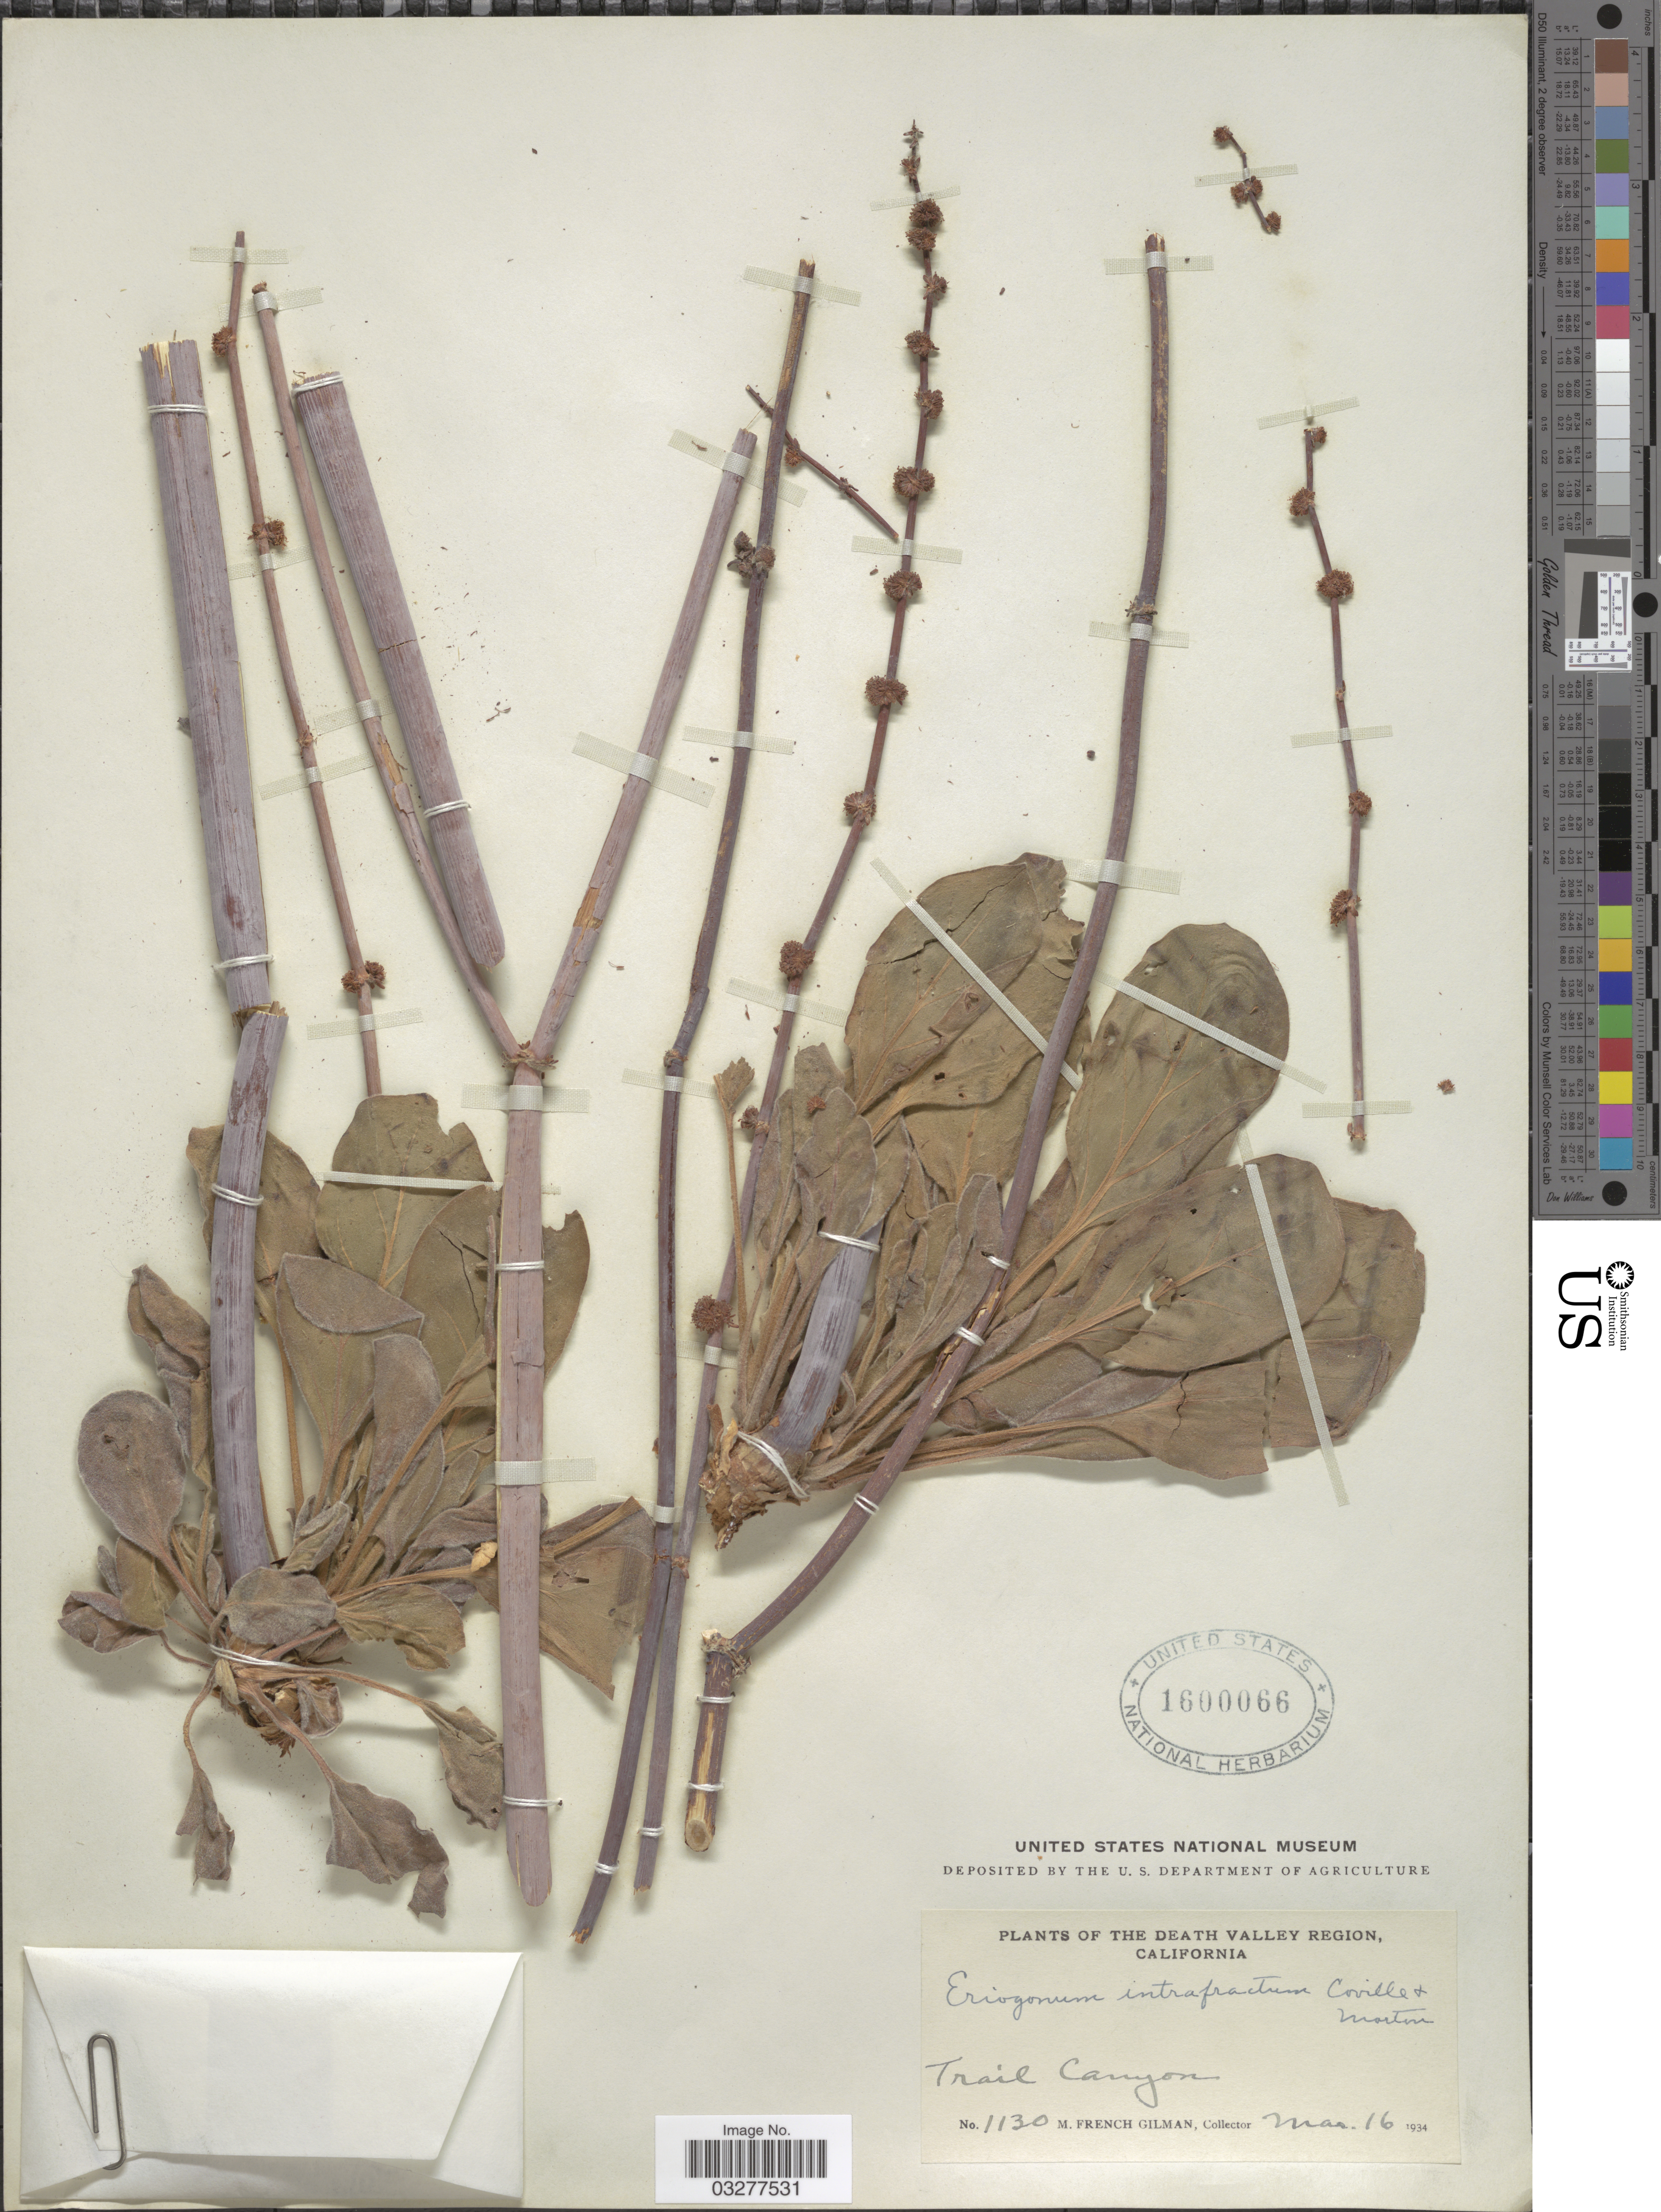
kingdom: Plantae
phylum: Tracheophyta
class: Magnoliopsida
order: Caryophyllales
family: Polygonaceae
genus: Eriogonum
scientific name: Eriogonum intrafractum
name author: Coville & C.V. Morton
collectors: M. F. Gilman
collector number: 1130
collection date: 1934-03-16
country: United States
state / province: California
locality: The Death Valley Region, Trail Canyon.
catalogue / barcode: US 1600066